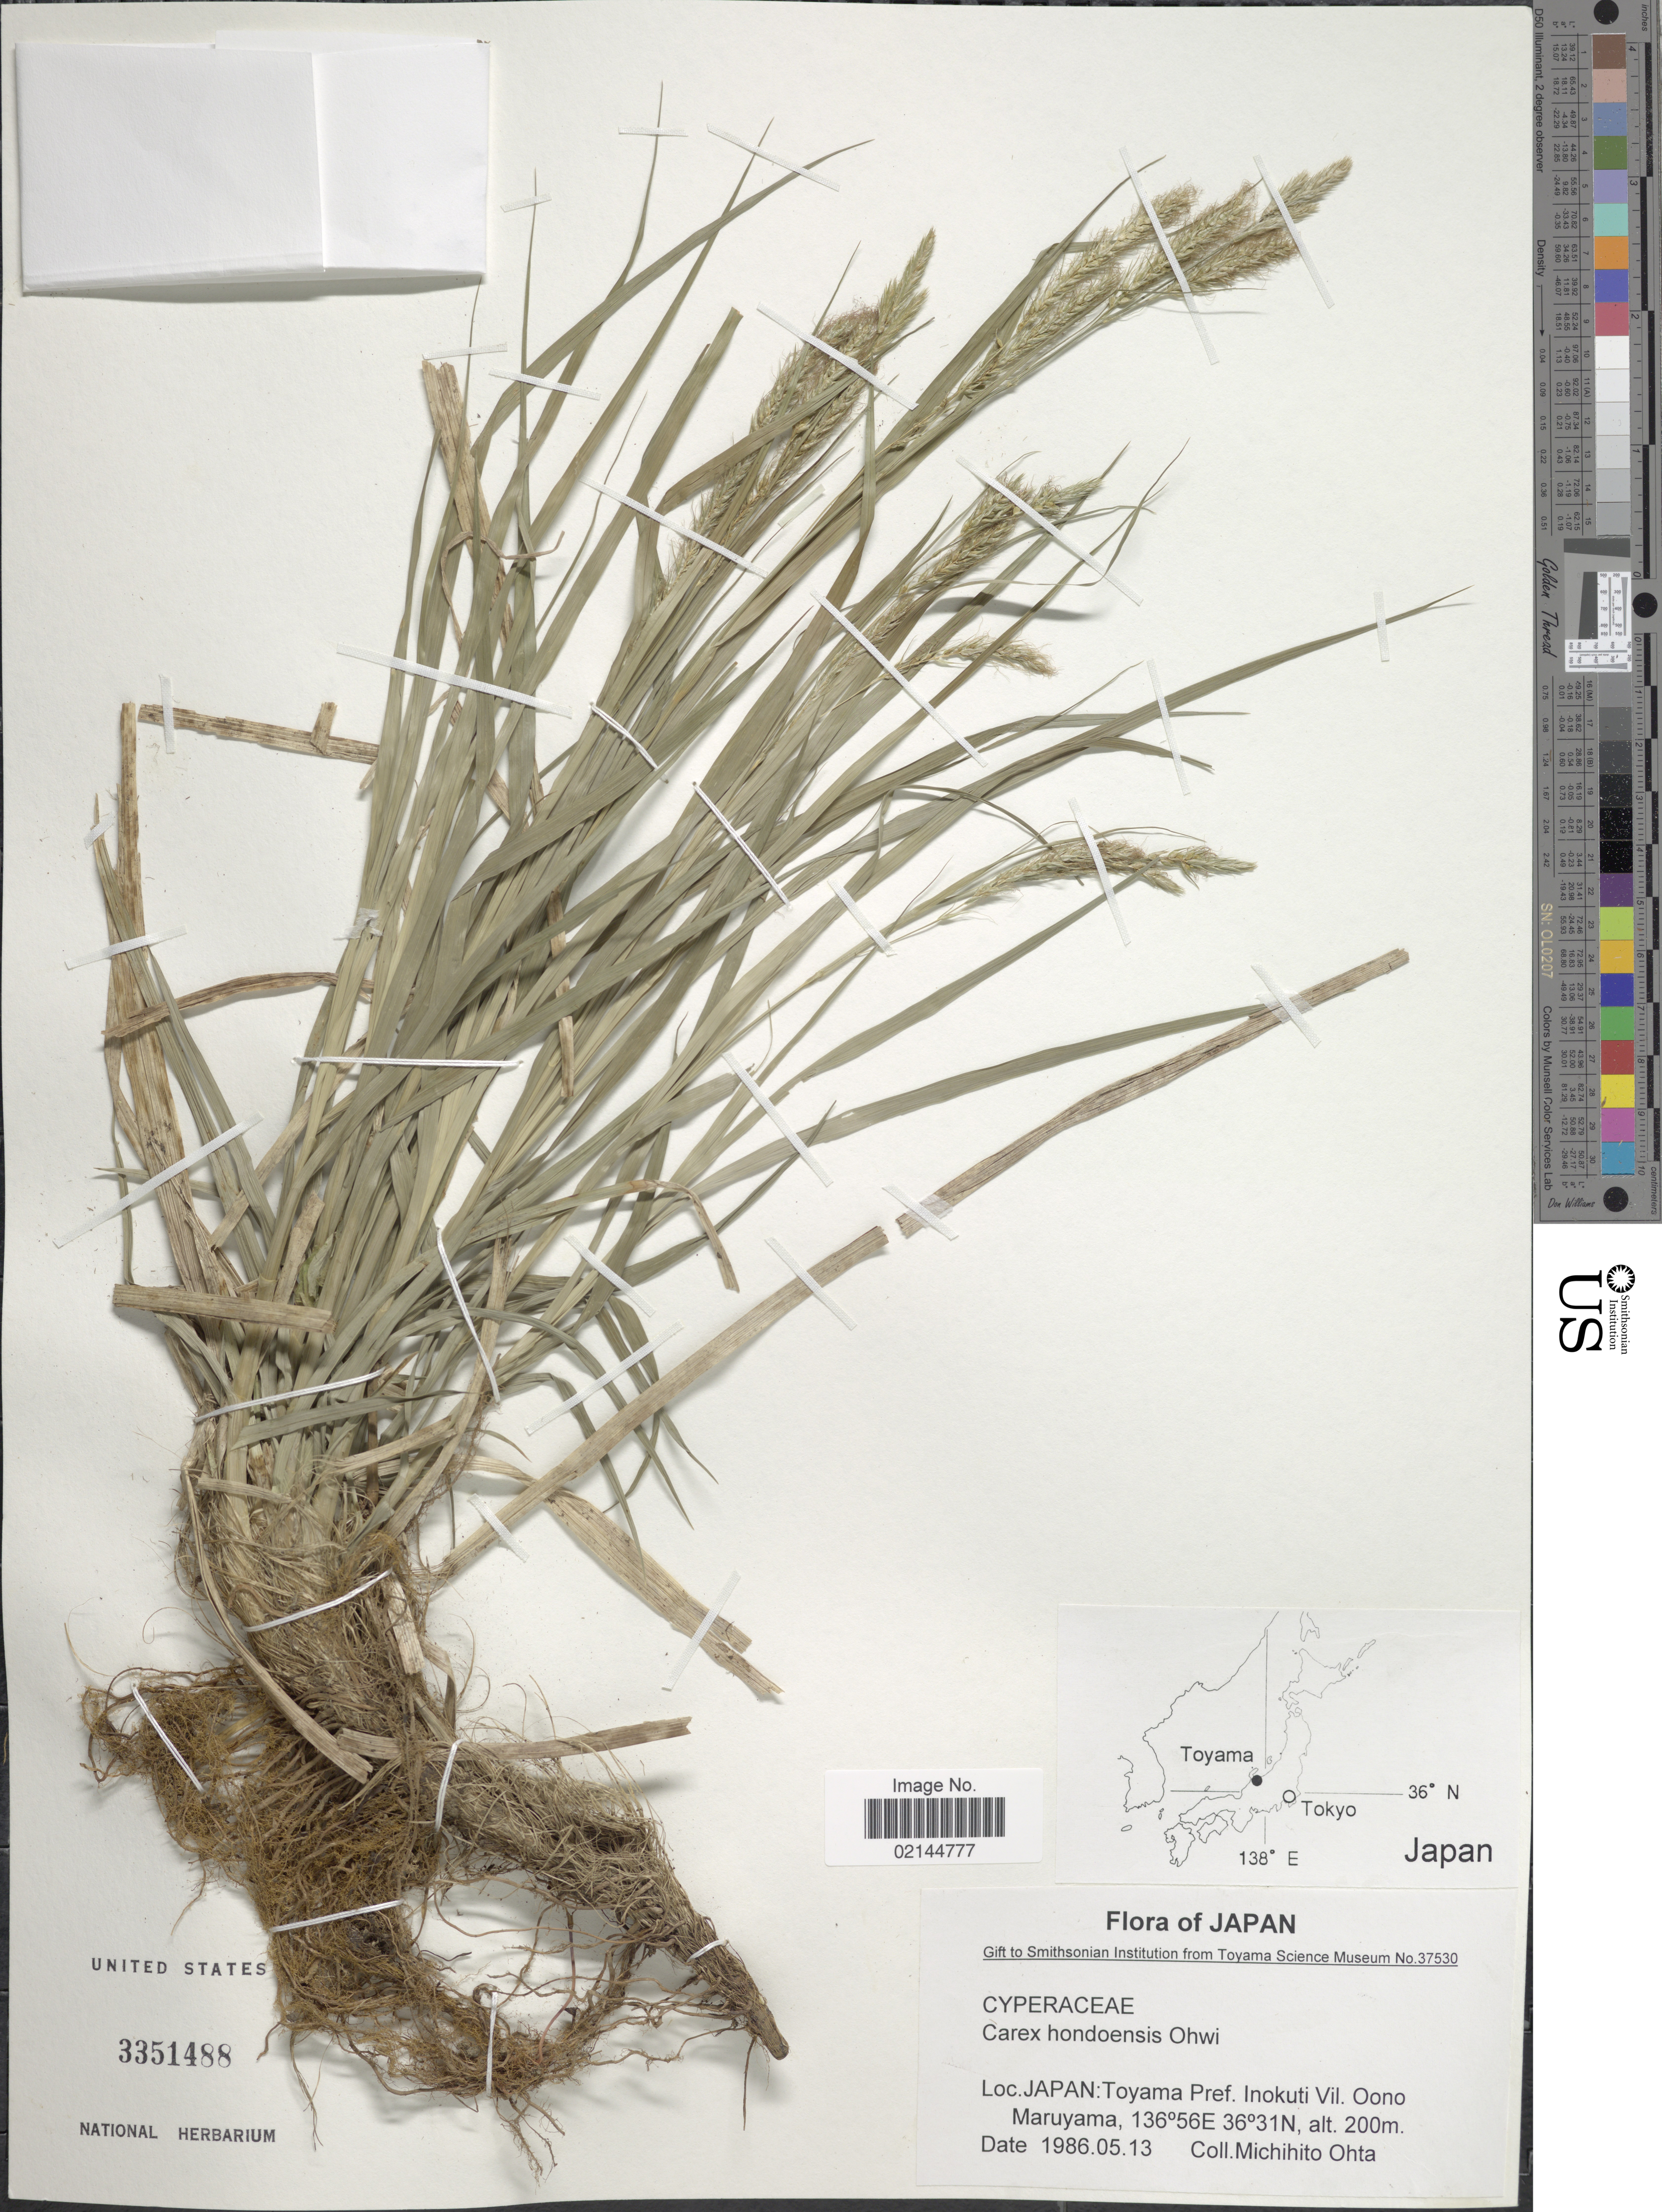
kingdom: Plantae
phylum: Tracheophyta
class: Liliopsida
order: Poales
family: Cyperaceae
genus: Carex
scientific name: Carex hondoensis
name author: Ohwi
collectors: M. Ohta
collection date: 1986-05-13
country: Japan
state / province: Toyama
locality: Japan: Toyama Pref. Inokuti Vil. Oono Maruyama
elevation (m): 200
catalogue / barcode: US 3351488